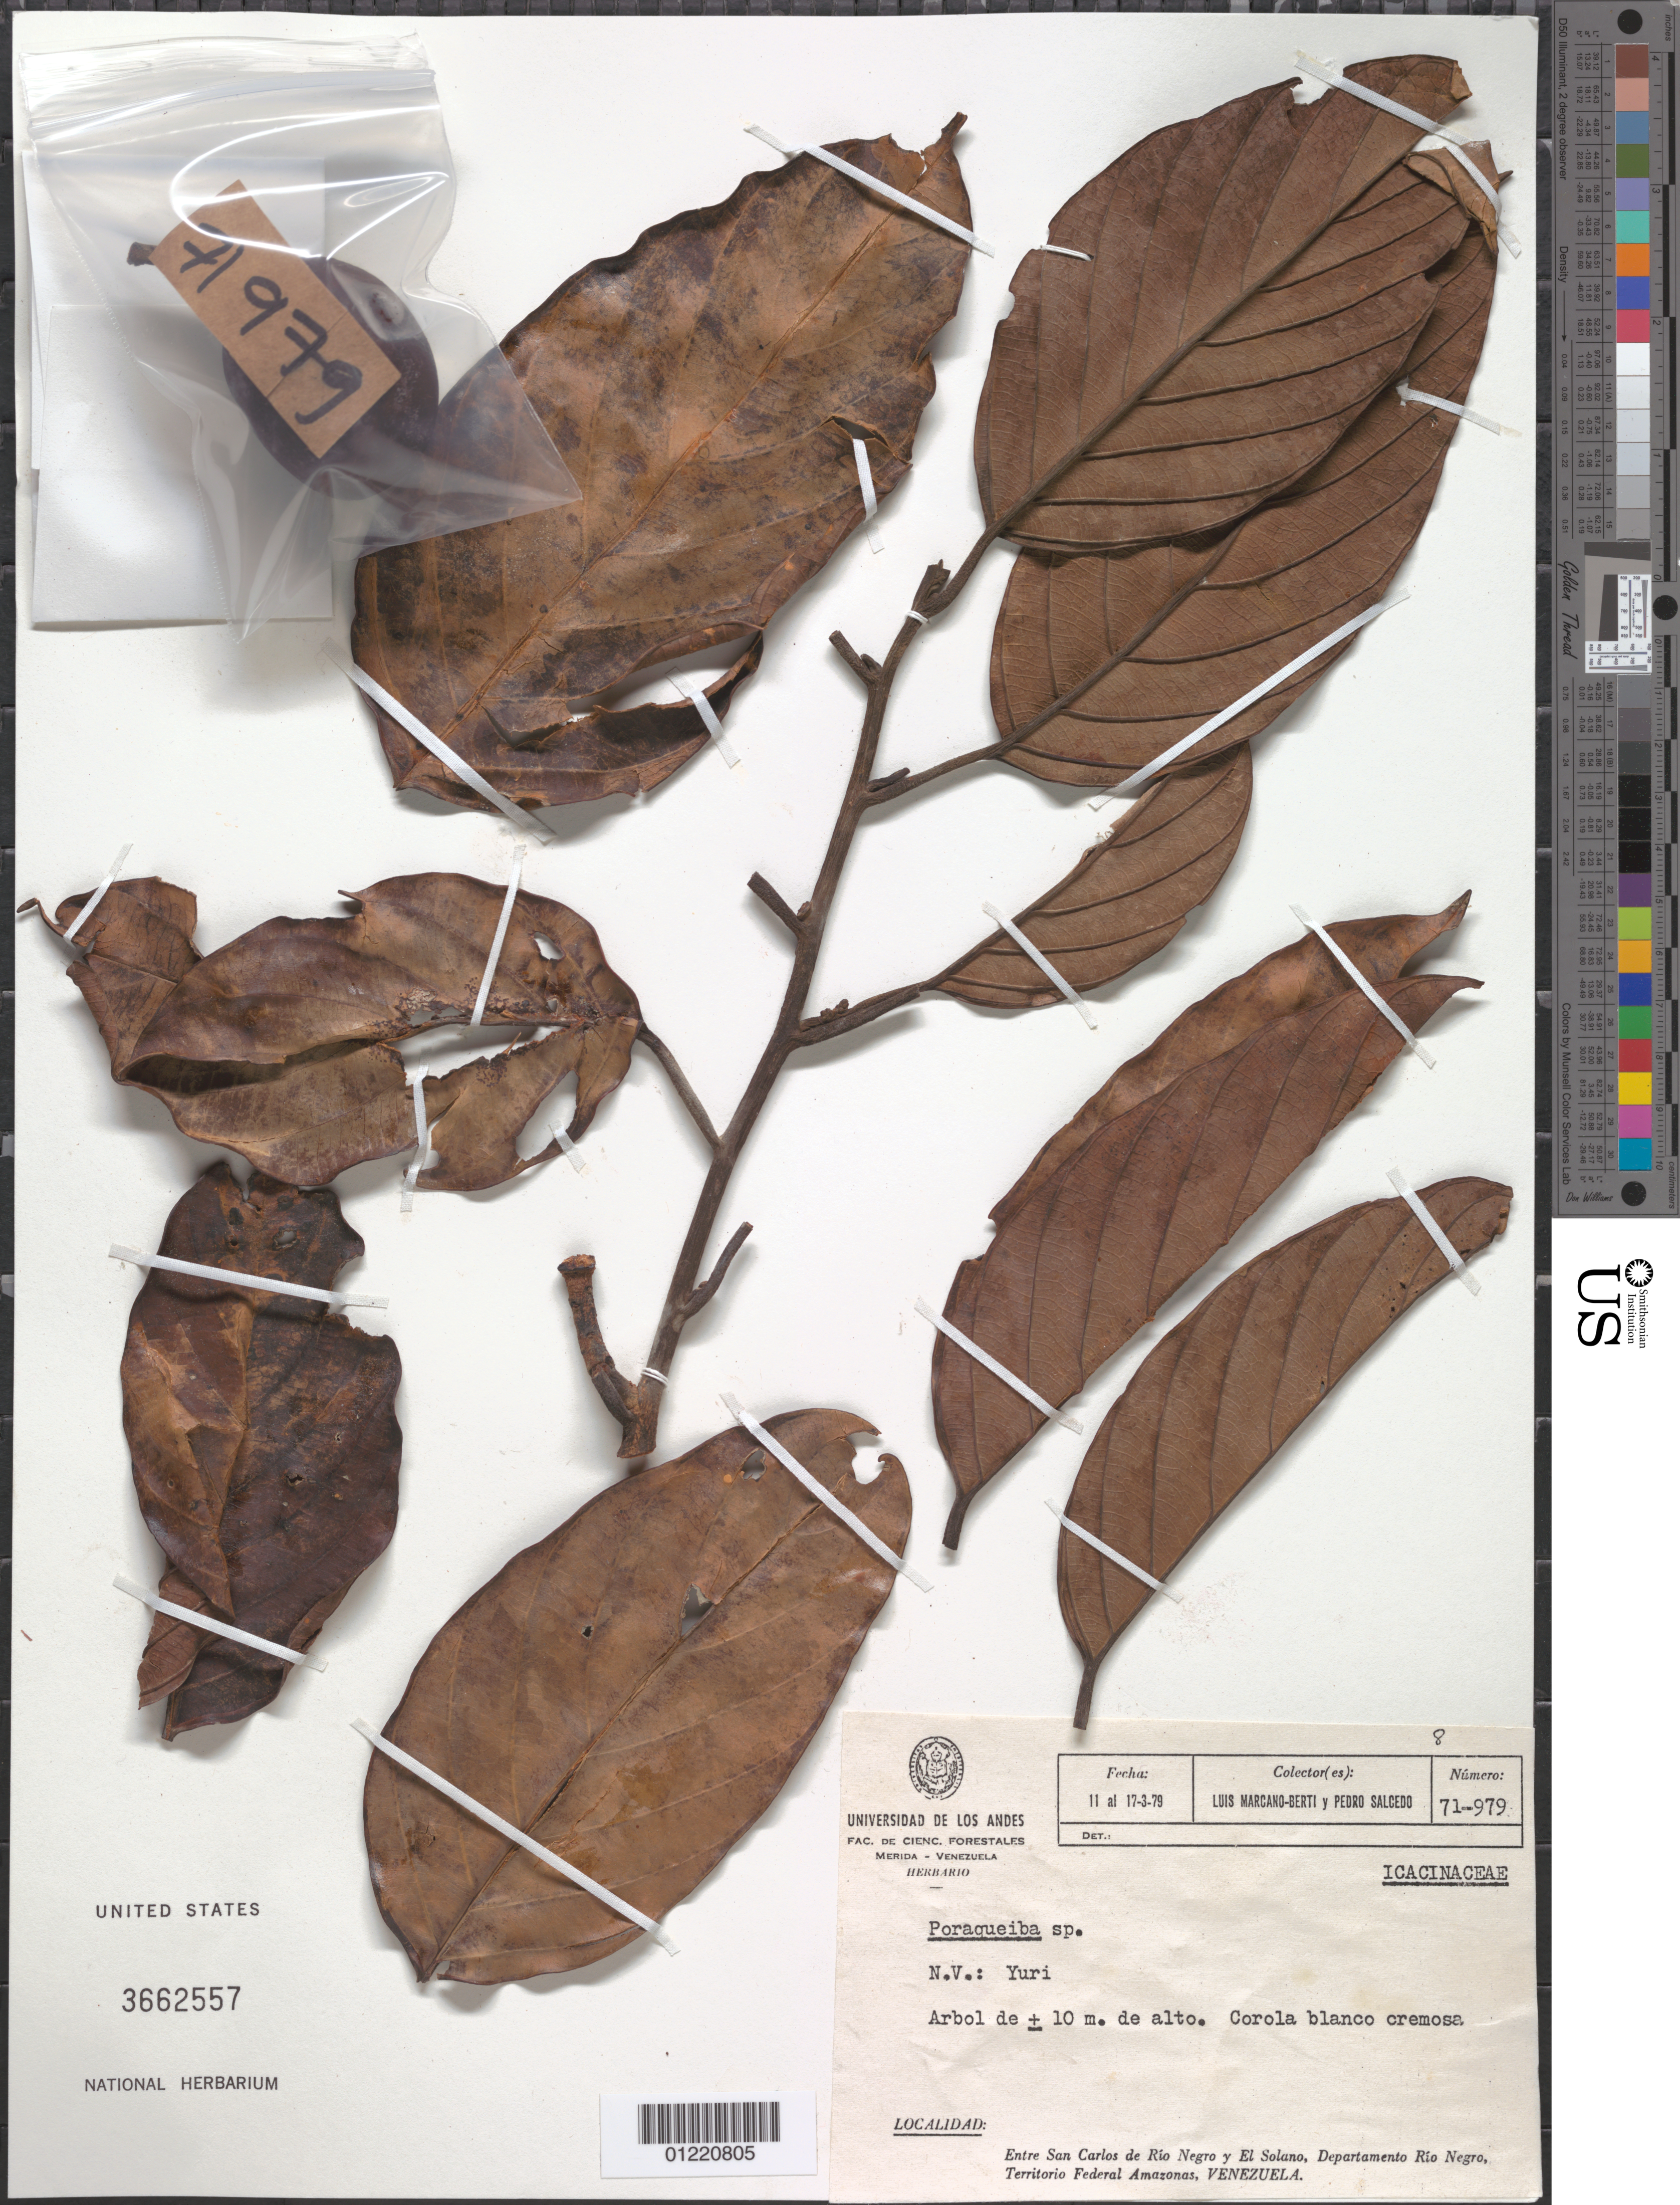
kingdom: Plantae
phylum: Tracheophyta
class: Magnoliopsida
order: Metteniusales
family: Metteniusaceae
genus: Poraqueiba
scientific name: Poraqueiba sp.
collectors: L. Marcano-Berti & P. Salcedo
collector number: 71-979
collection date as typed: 11 Mar 1979 to 17 Mar 1979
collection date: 1979-03-11/1979-03-17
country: Venezuela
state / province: Amazonas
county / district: Rio Negro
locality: Entre San Carlos de Rio Negro y El Solano.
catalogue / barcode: US 3662557